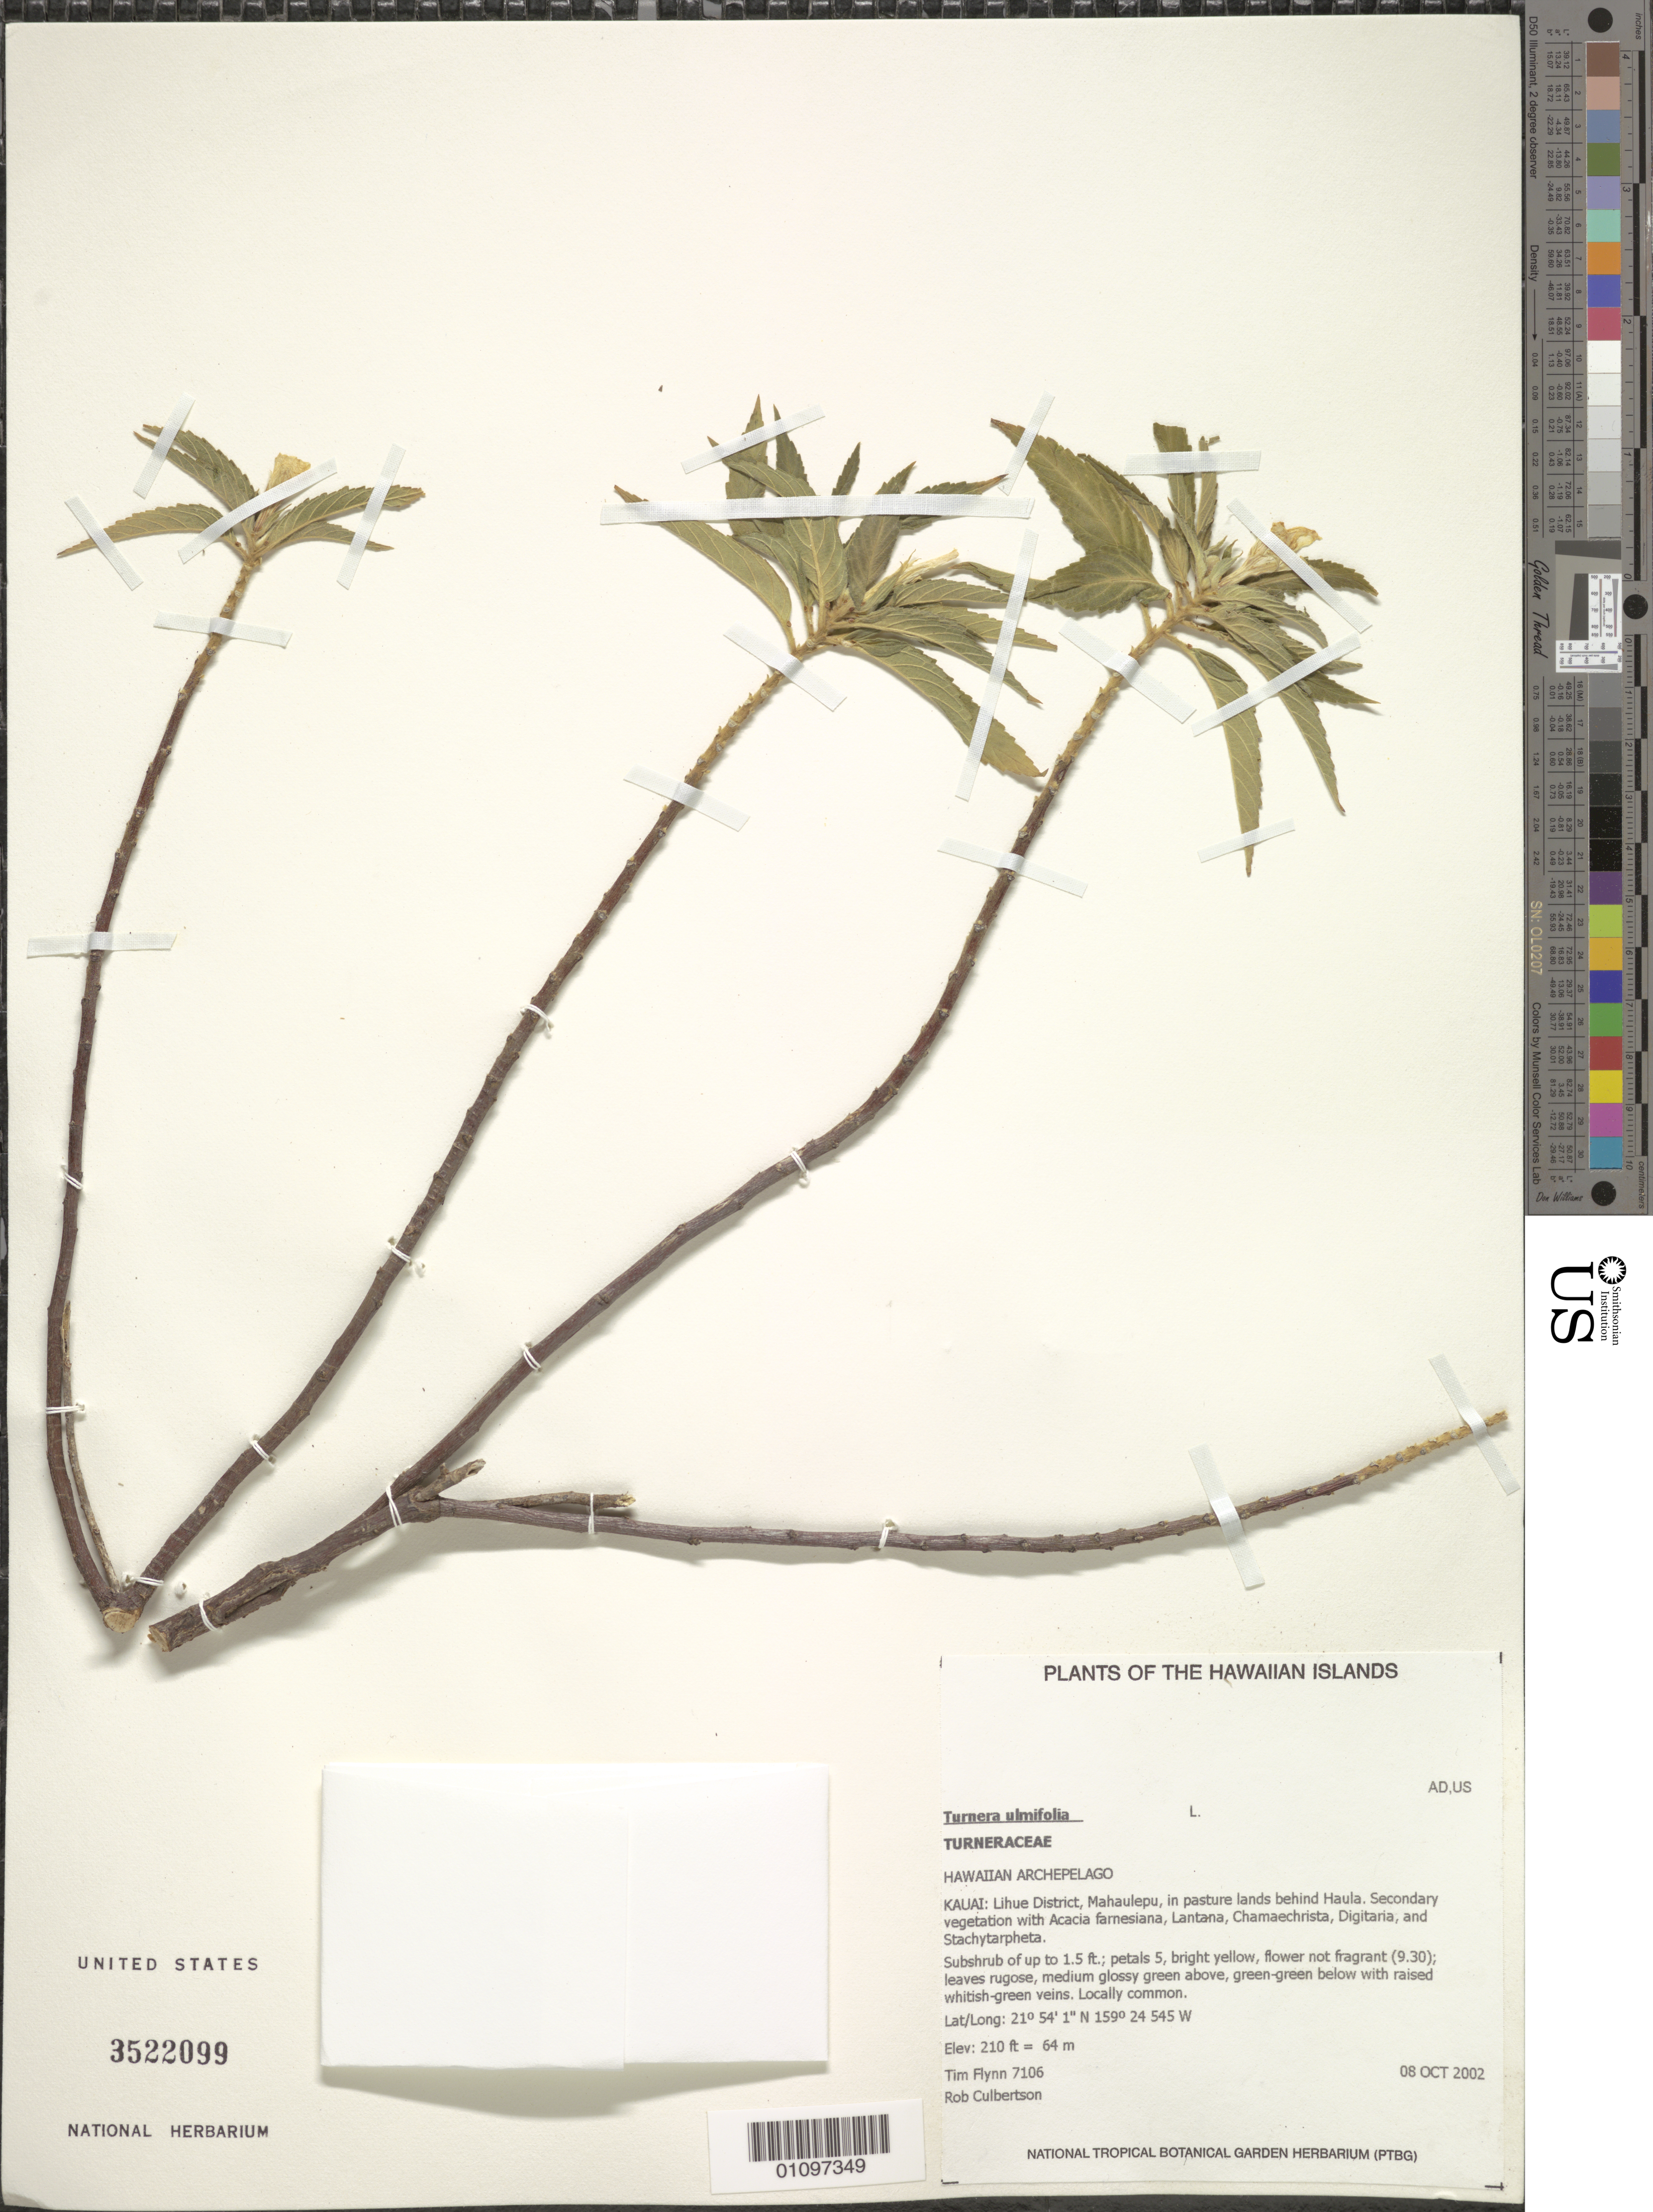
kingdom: Plantae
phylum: Tracheophyta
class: Magnoliopsida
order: Malpighiales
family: Turneraceae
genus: Turnera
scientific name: Turnera ulmifolia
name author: L.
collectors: T. W. Flynn & R. Culbertson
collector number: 7106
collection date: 2002-10-08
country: United States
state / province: Hawaii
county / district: Kaui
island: Kaua'i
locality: Lihue District, Mahaulepu, in pasture lands behind Haula.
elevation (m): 64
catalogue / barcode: US 3522099